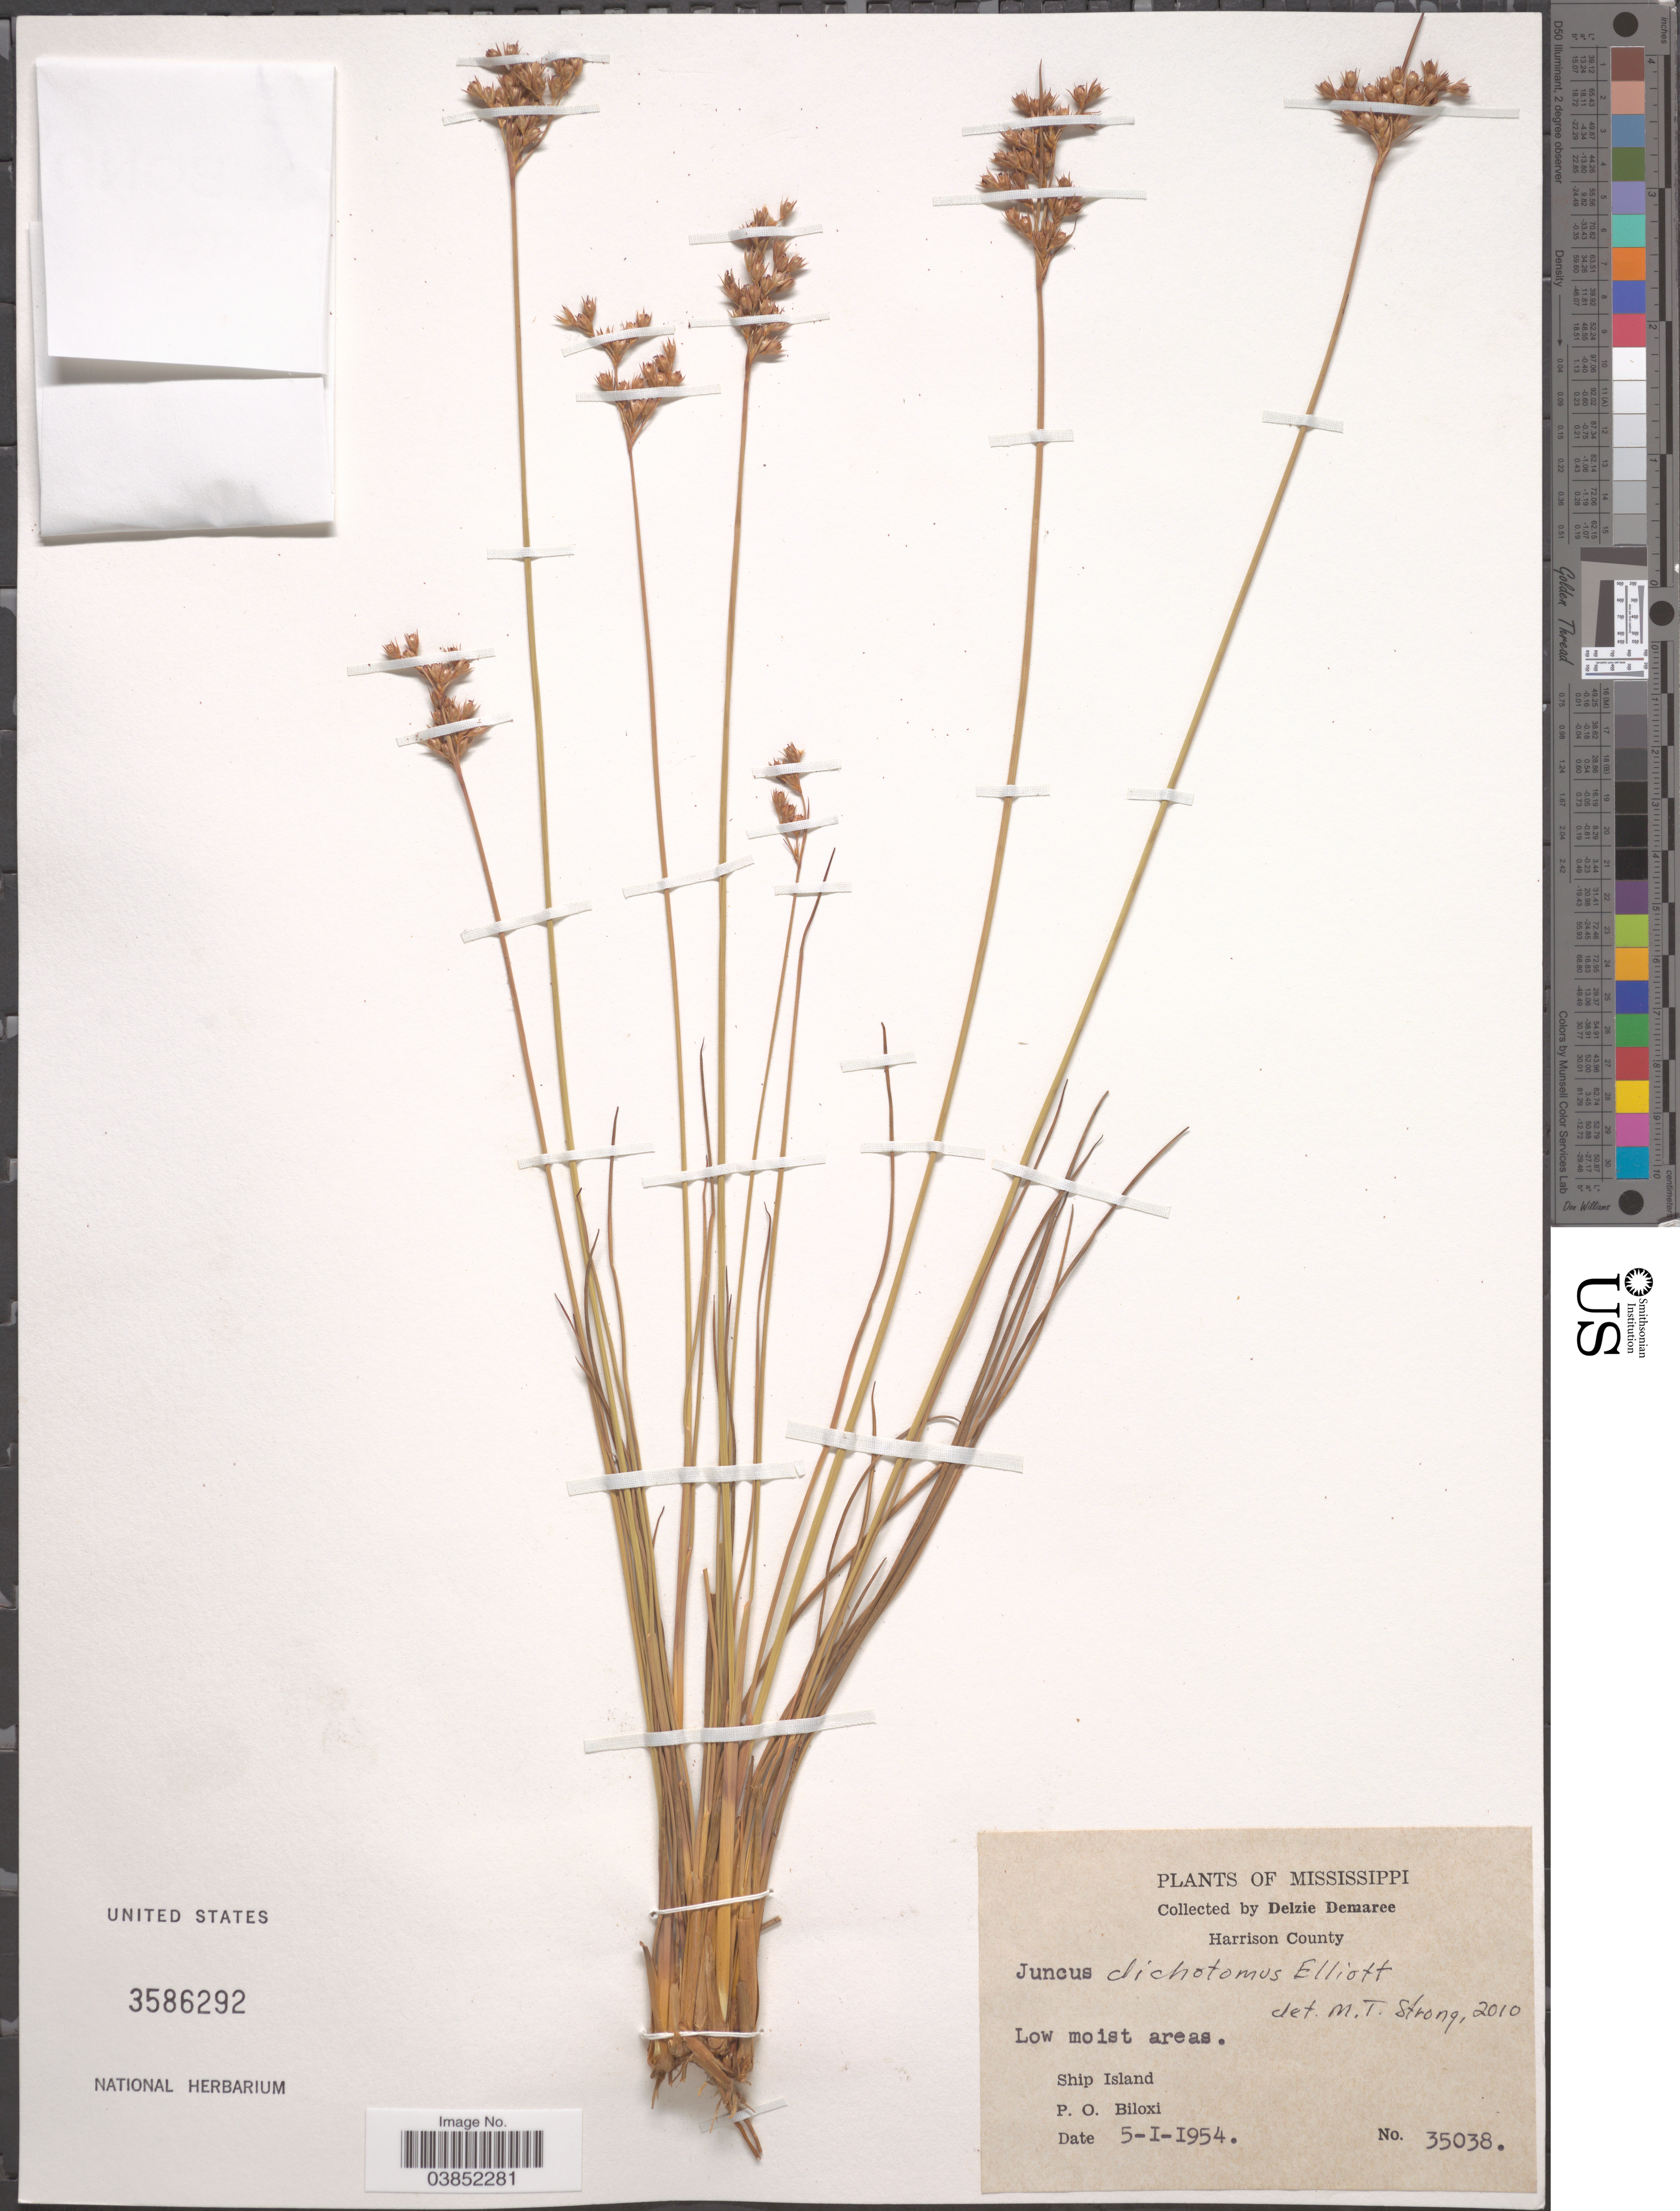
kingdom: Plantae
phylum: Tracheophyta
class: Liliopsida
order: Poales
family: Juncaceae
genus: Juncus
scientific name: Juncus dichotomus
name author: Elliott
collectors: D. Demaree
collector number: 35038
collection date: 1954-05-01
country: United States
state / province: Mississippi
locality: Harrison County. Ship Island. P. O. Biloxi.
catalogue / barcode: US 3586292